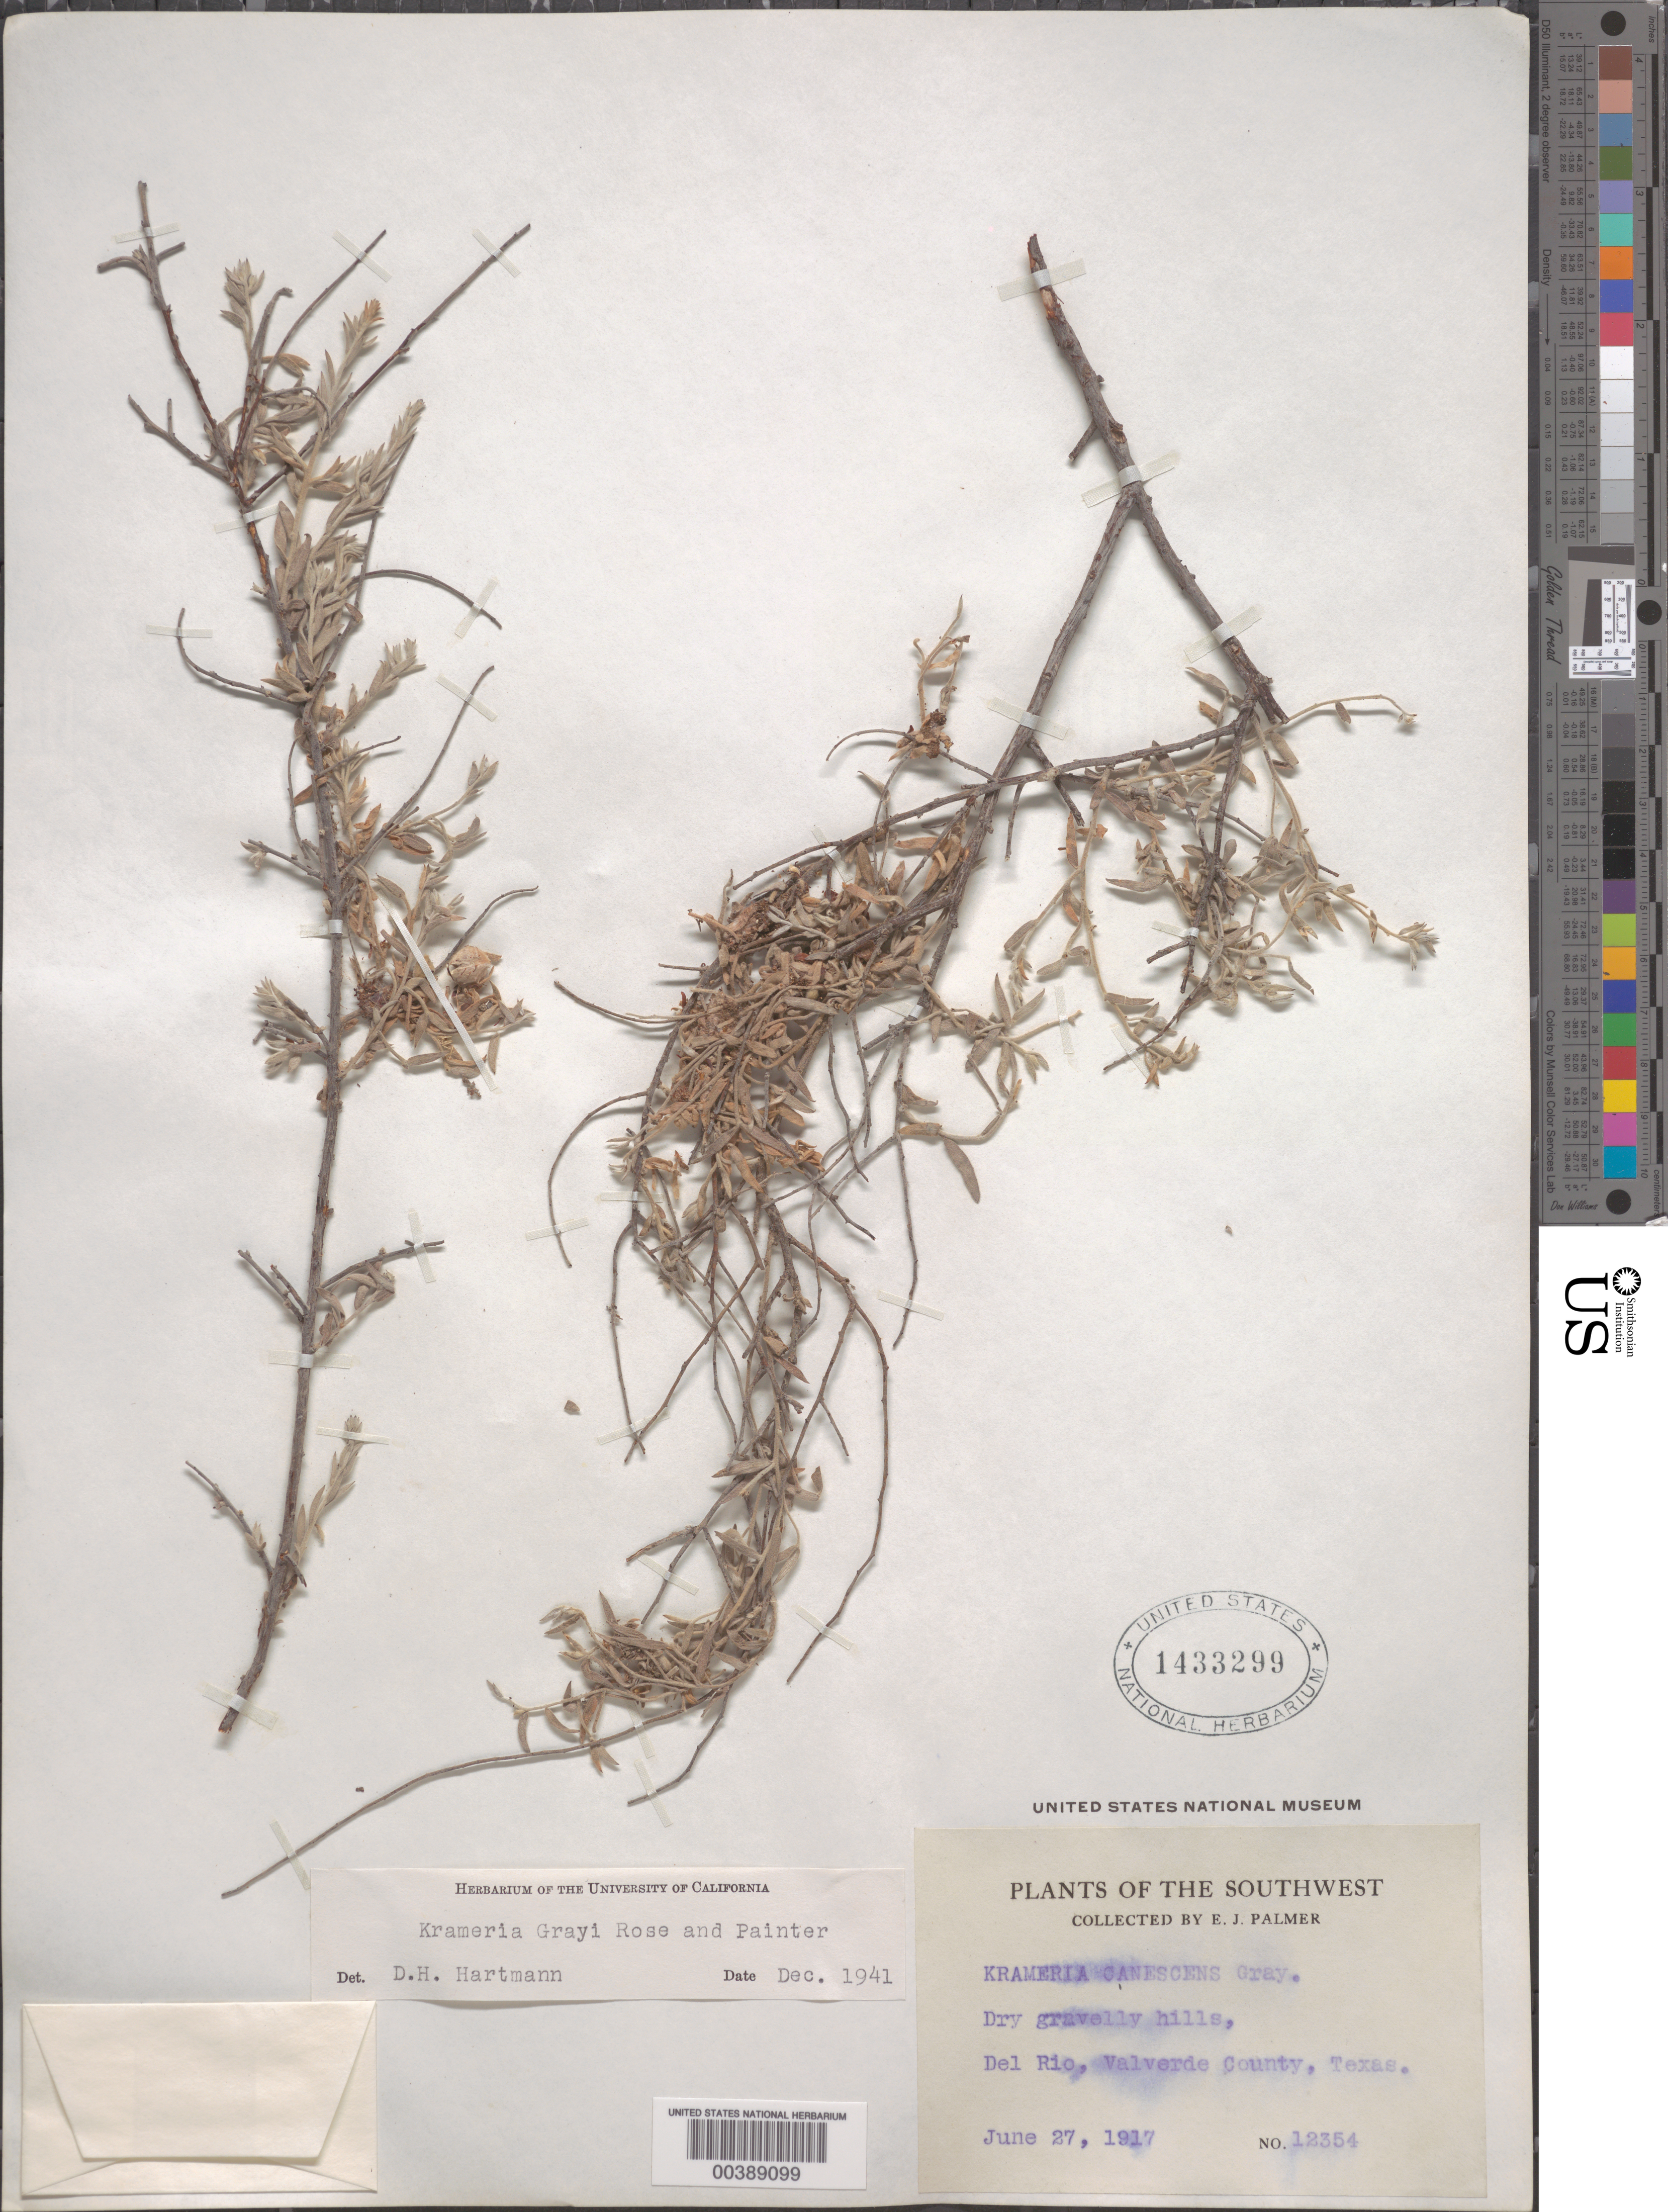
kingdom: Plantae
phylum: Tracheophyta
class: Magnoliopsida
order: Zygophyllales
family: Krameriaceae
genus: Krameria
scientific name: Krameria grayi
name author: Rose & J.H. Painter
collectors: E. J. Palmer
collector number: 12354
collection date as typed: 27 Jun 1917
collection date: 1917-06-27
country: United States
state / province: Texas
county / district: Val Verde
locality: Del rio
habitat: Dry gravelly hills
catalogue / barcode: US 1433299